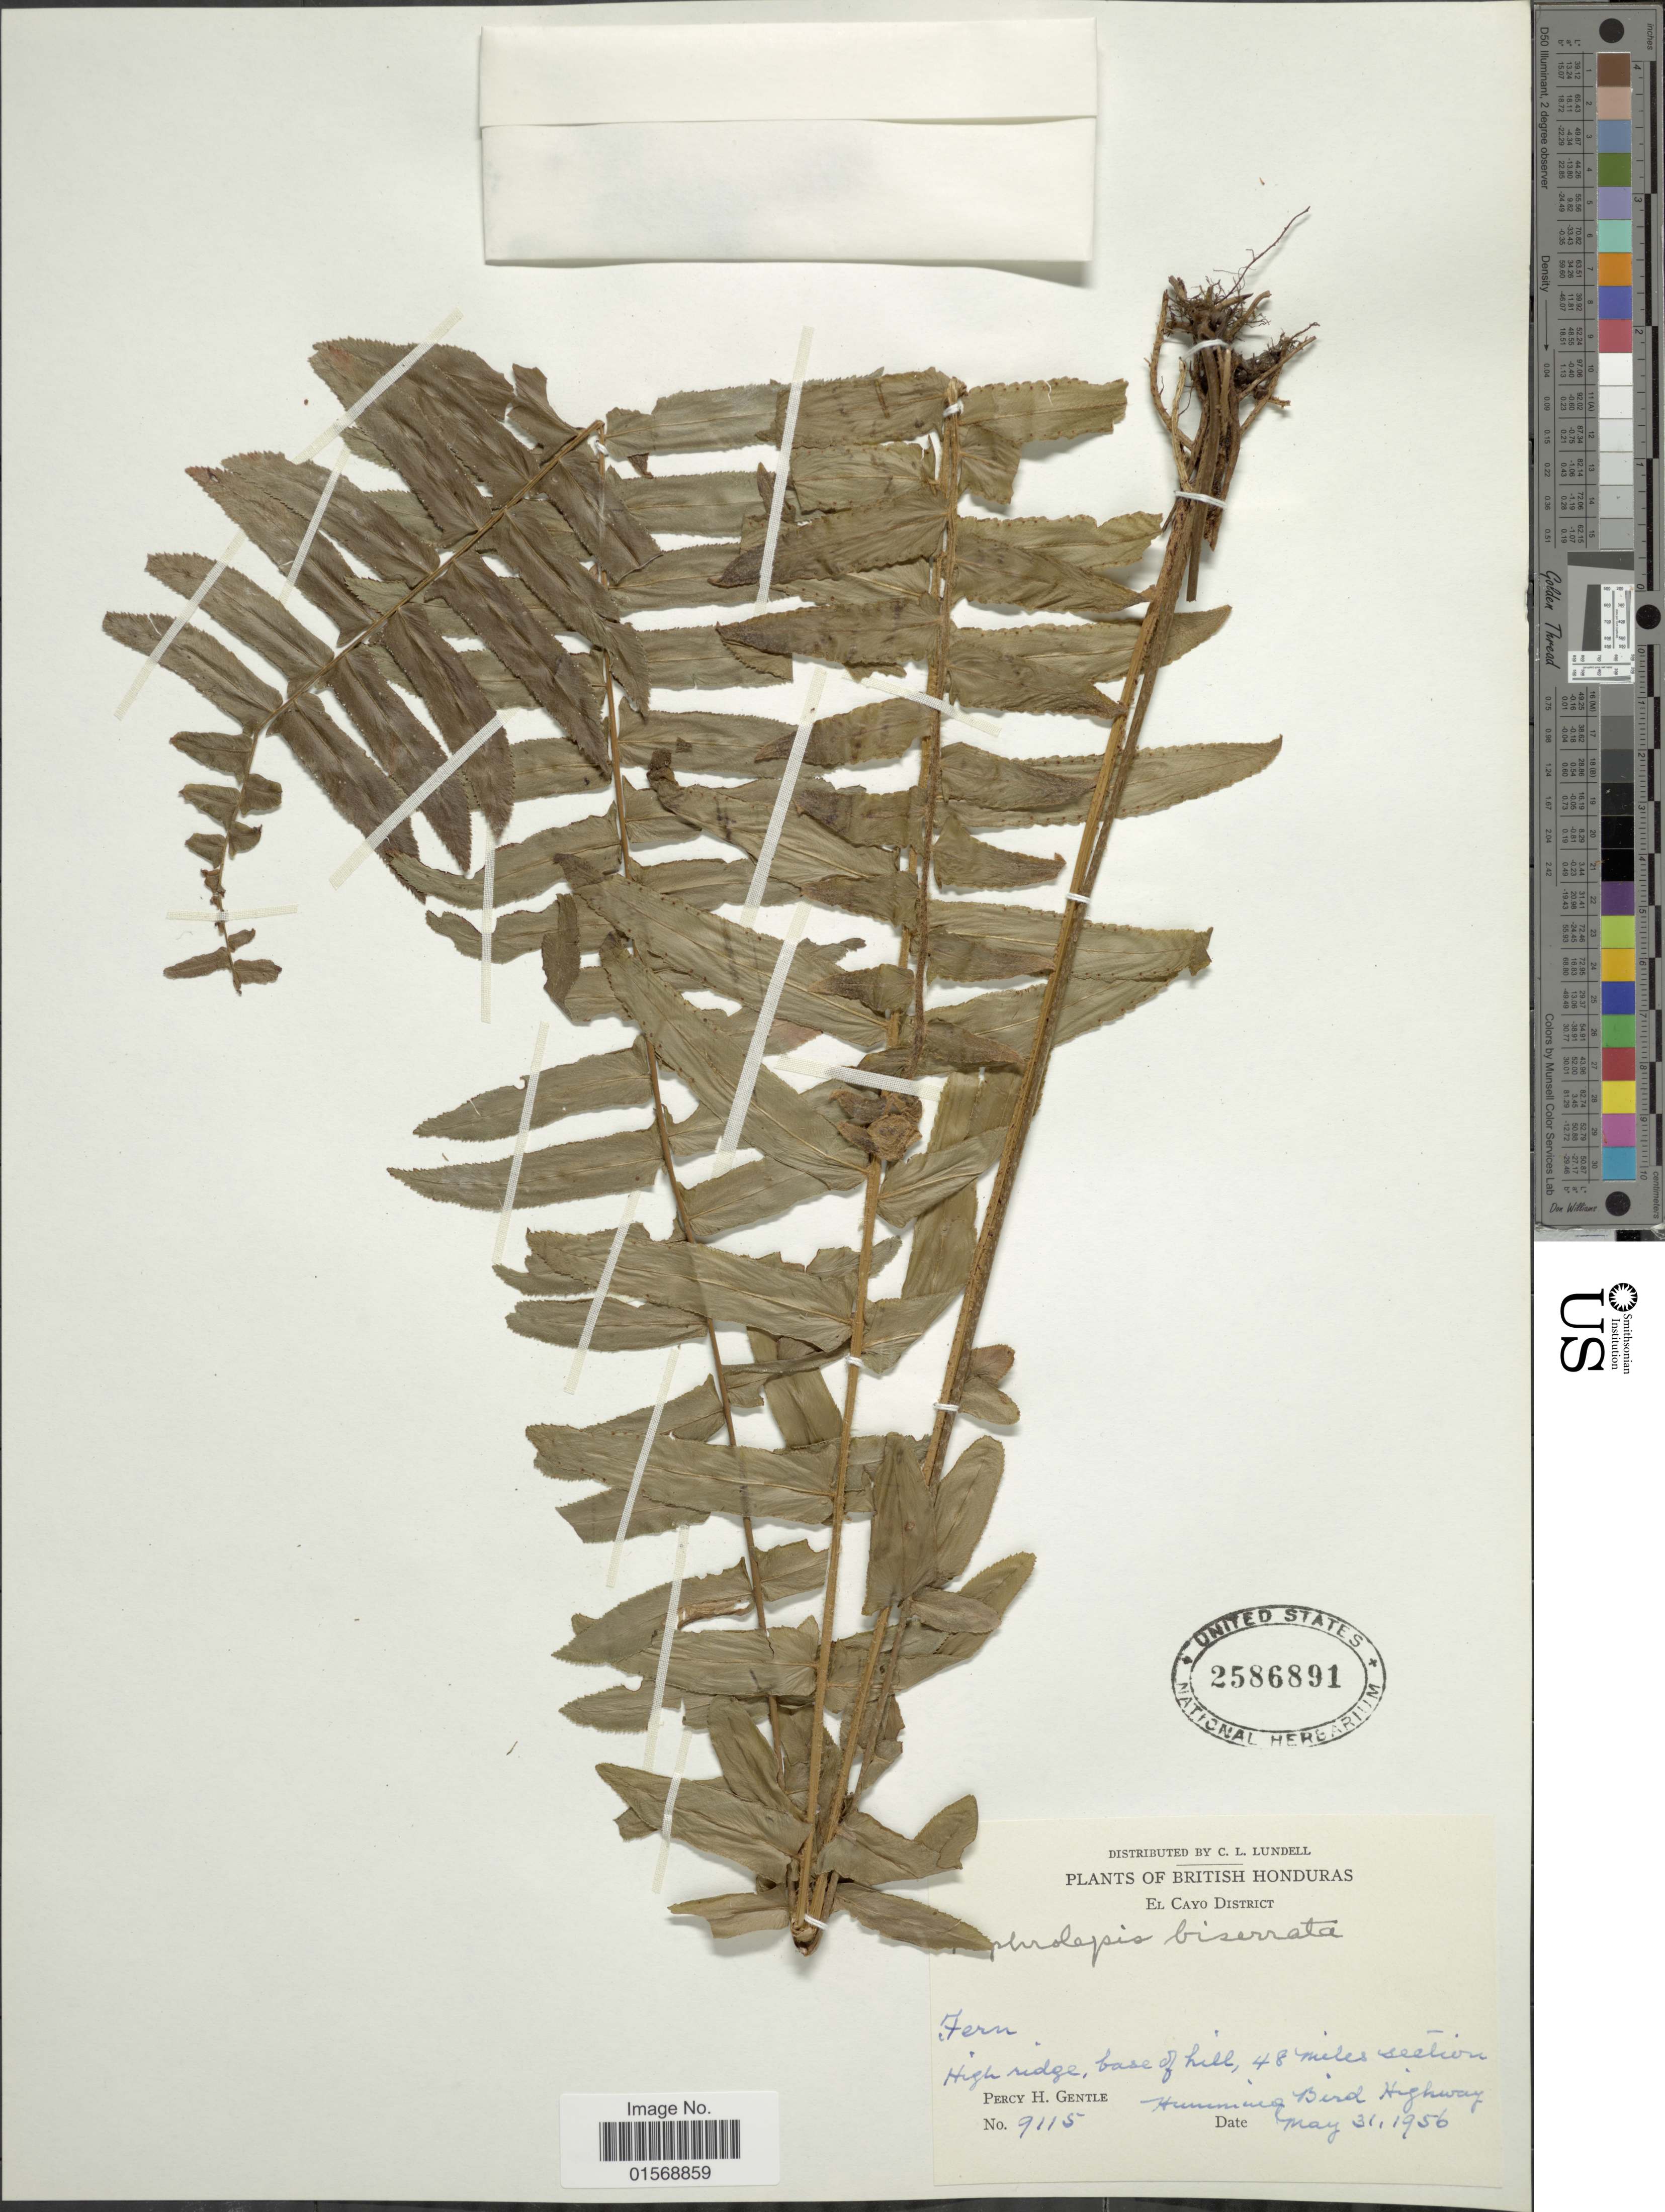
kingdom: Plantae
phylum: Tracheophyta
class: Polypodiopsida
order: Polypodiales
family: Nephrolepidaceae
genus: Nephrolepis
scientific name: Nephrolepis biserrata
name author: (Sw.) Schott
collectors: P. H. Gentle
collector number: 9115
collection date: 1956-05-31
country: Belize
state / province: Cayo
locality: British Honduras, El Cayo District. High ridge, base of hill, 48 miles section Humming Bird Highway.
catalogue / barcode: US 2586891